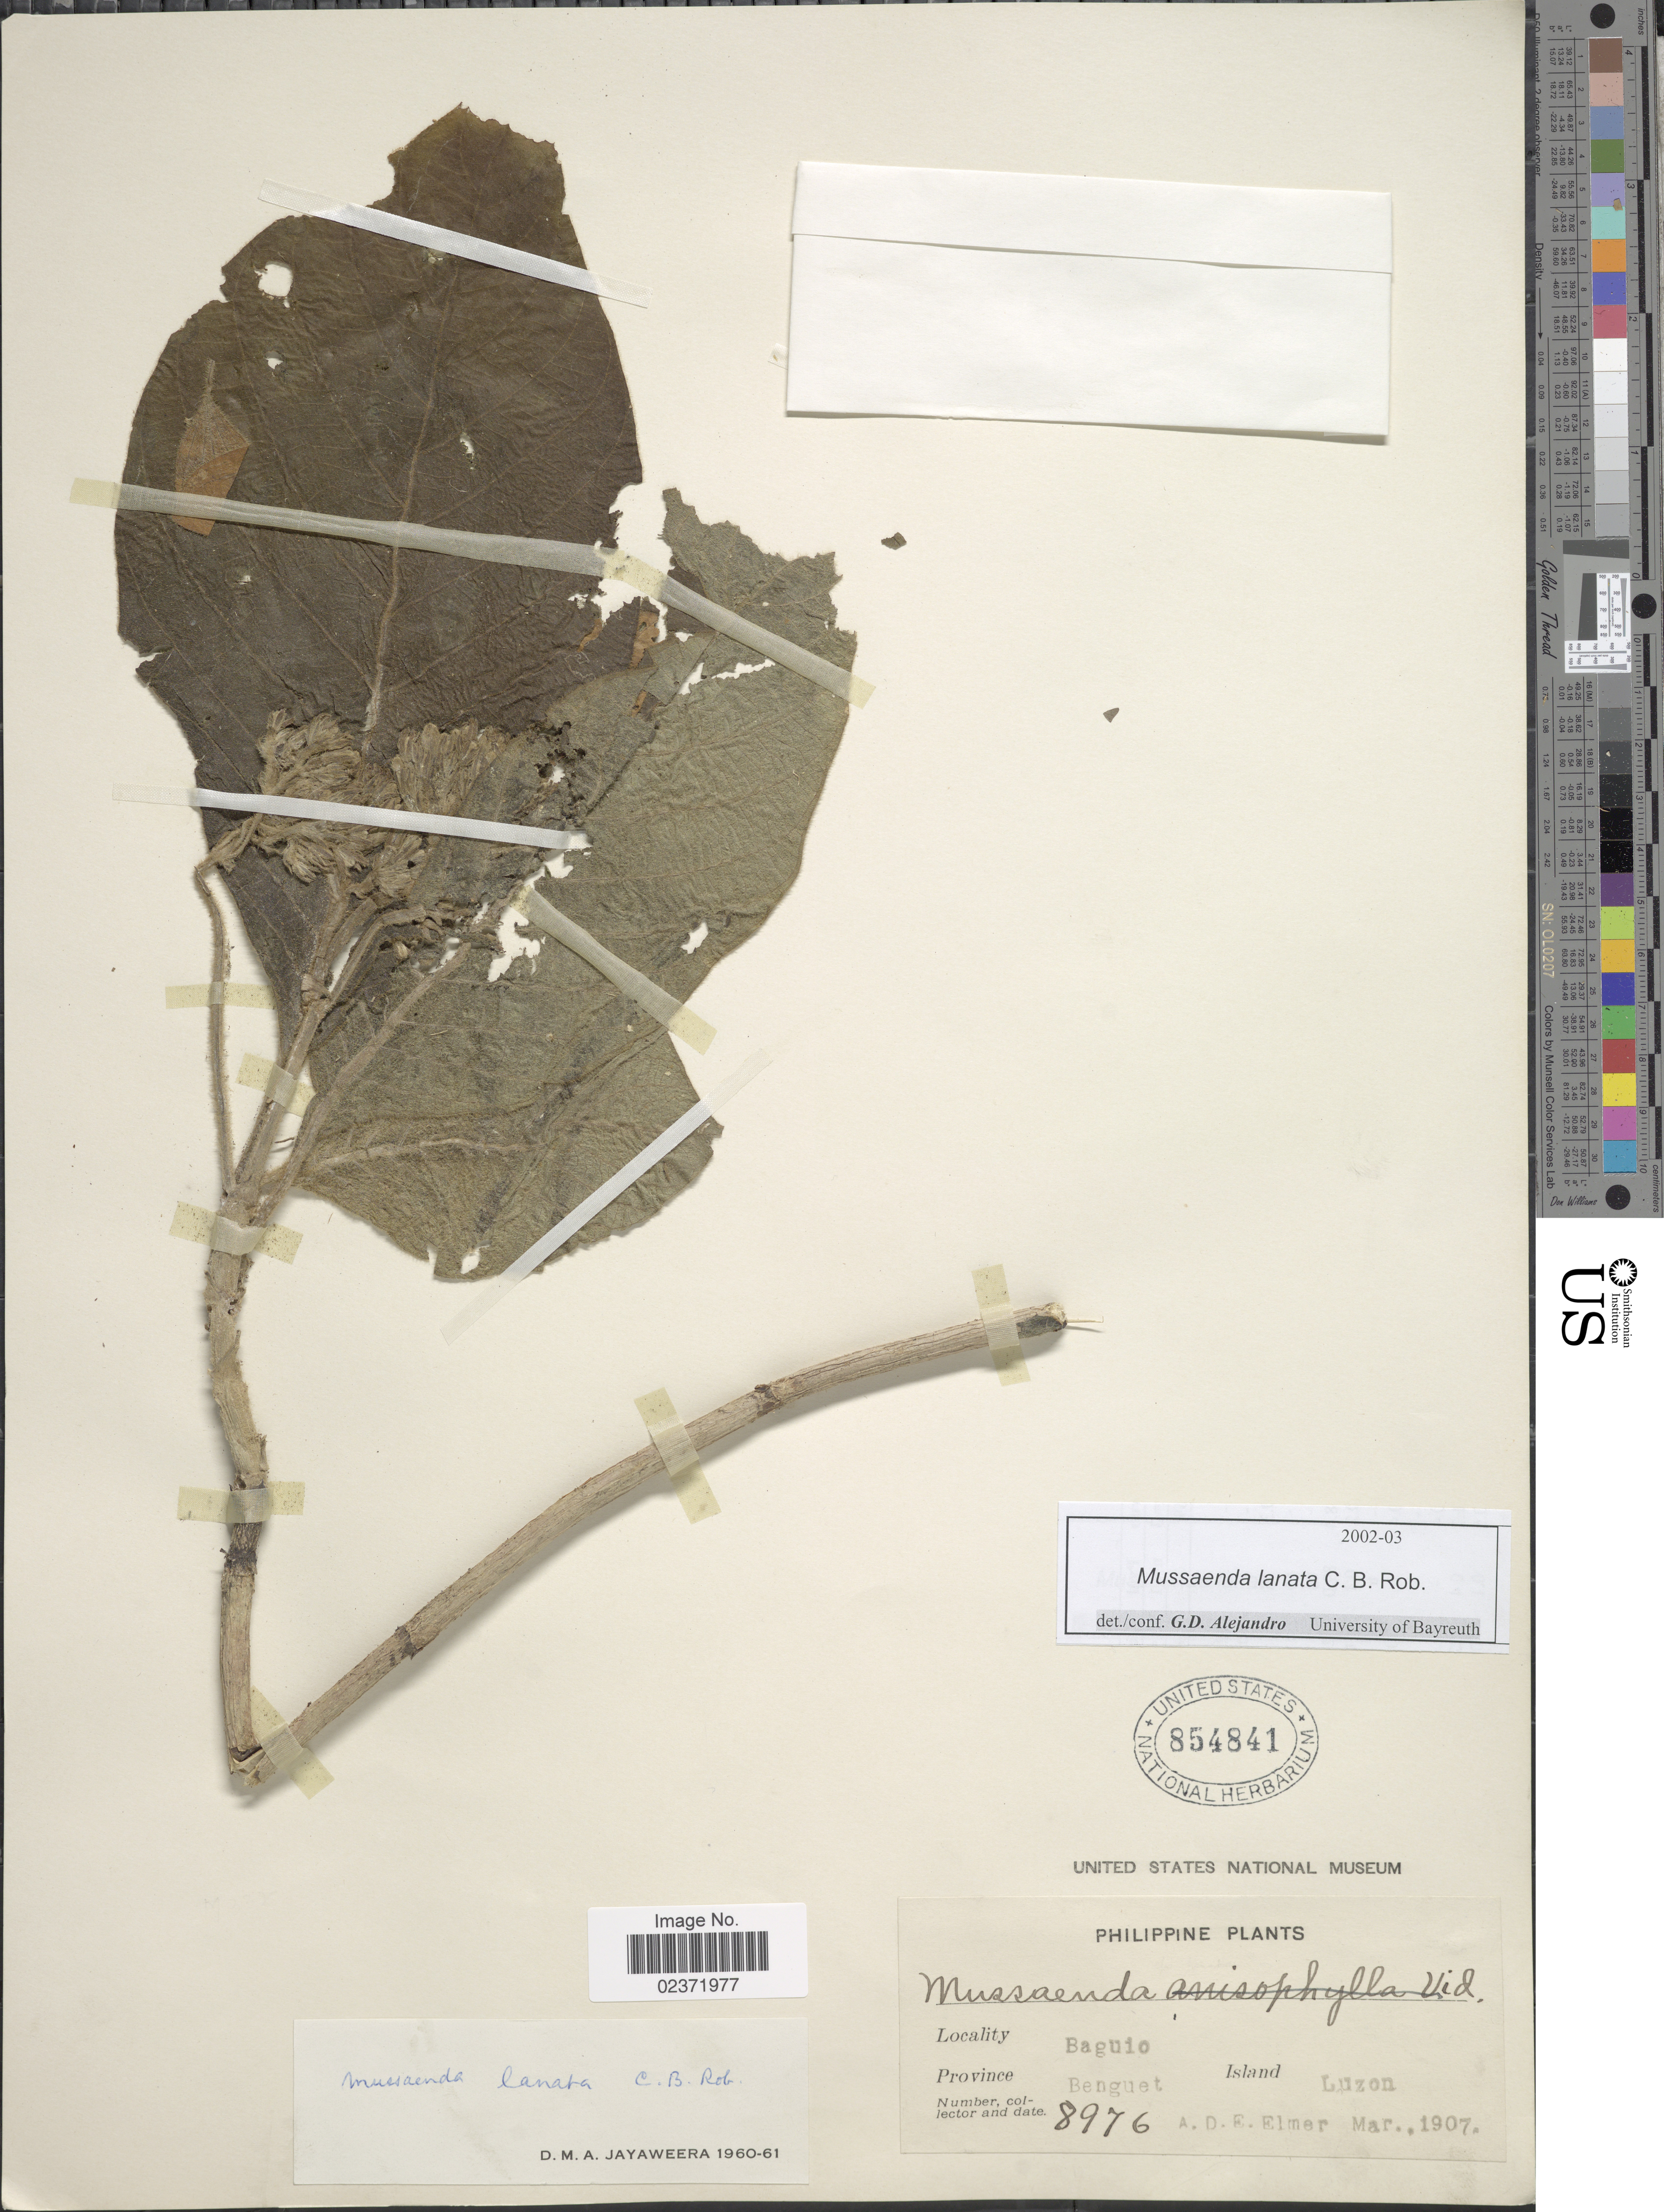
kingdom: Plantae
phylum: Tracheophyta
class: Magnoliopsida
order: Gentianales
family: Rubiaceae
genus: Mussaenda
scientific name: Mussaenda lanata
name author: C.B. Rob.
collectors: A. D. E. Elmer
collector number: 8976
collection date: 1907-03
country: Philippines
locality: Baguio, Benguet Island, Luzon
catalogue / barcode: US 854841